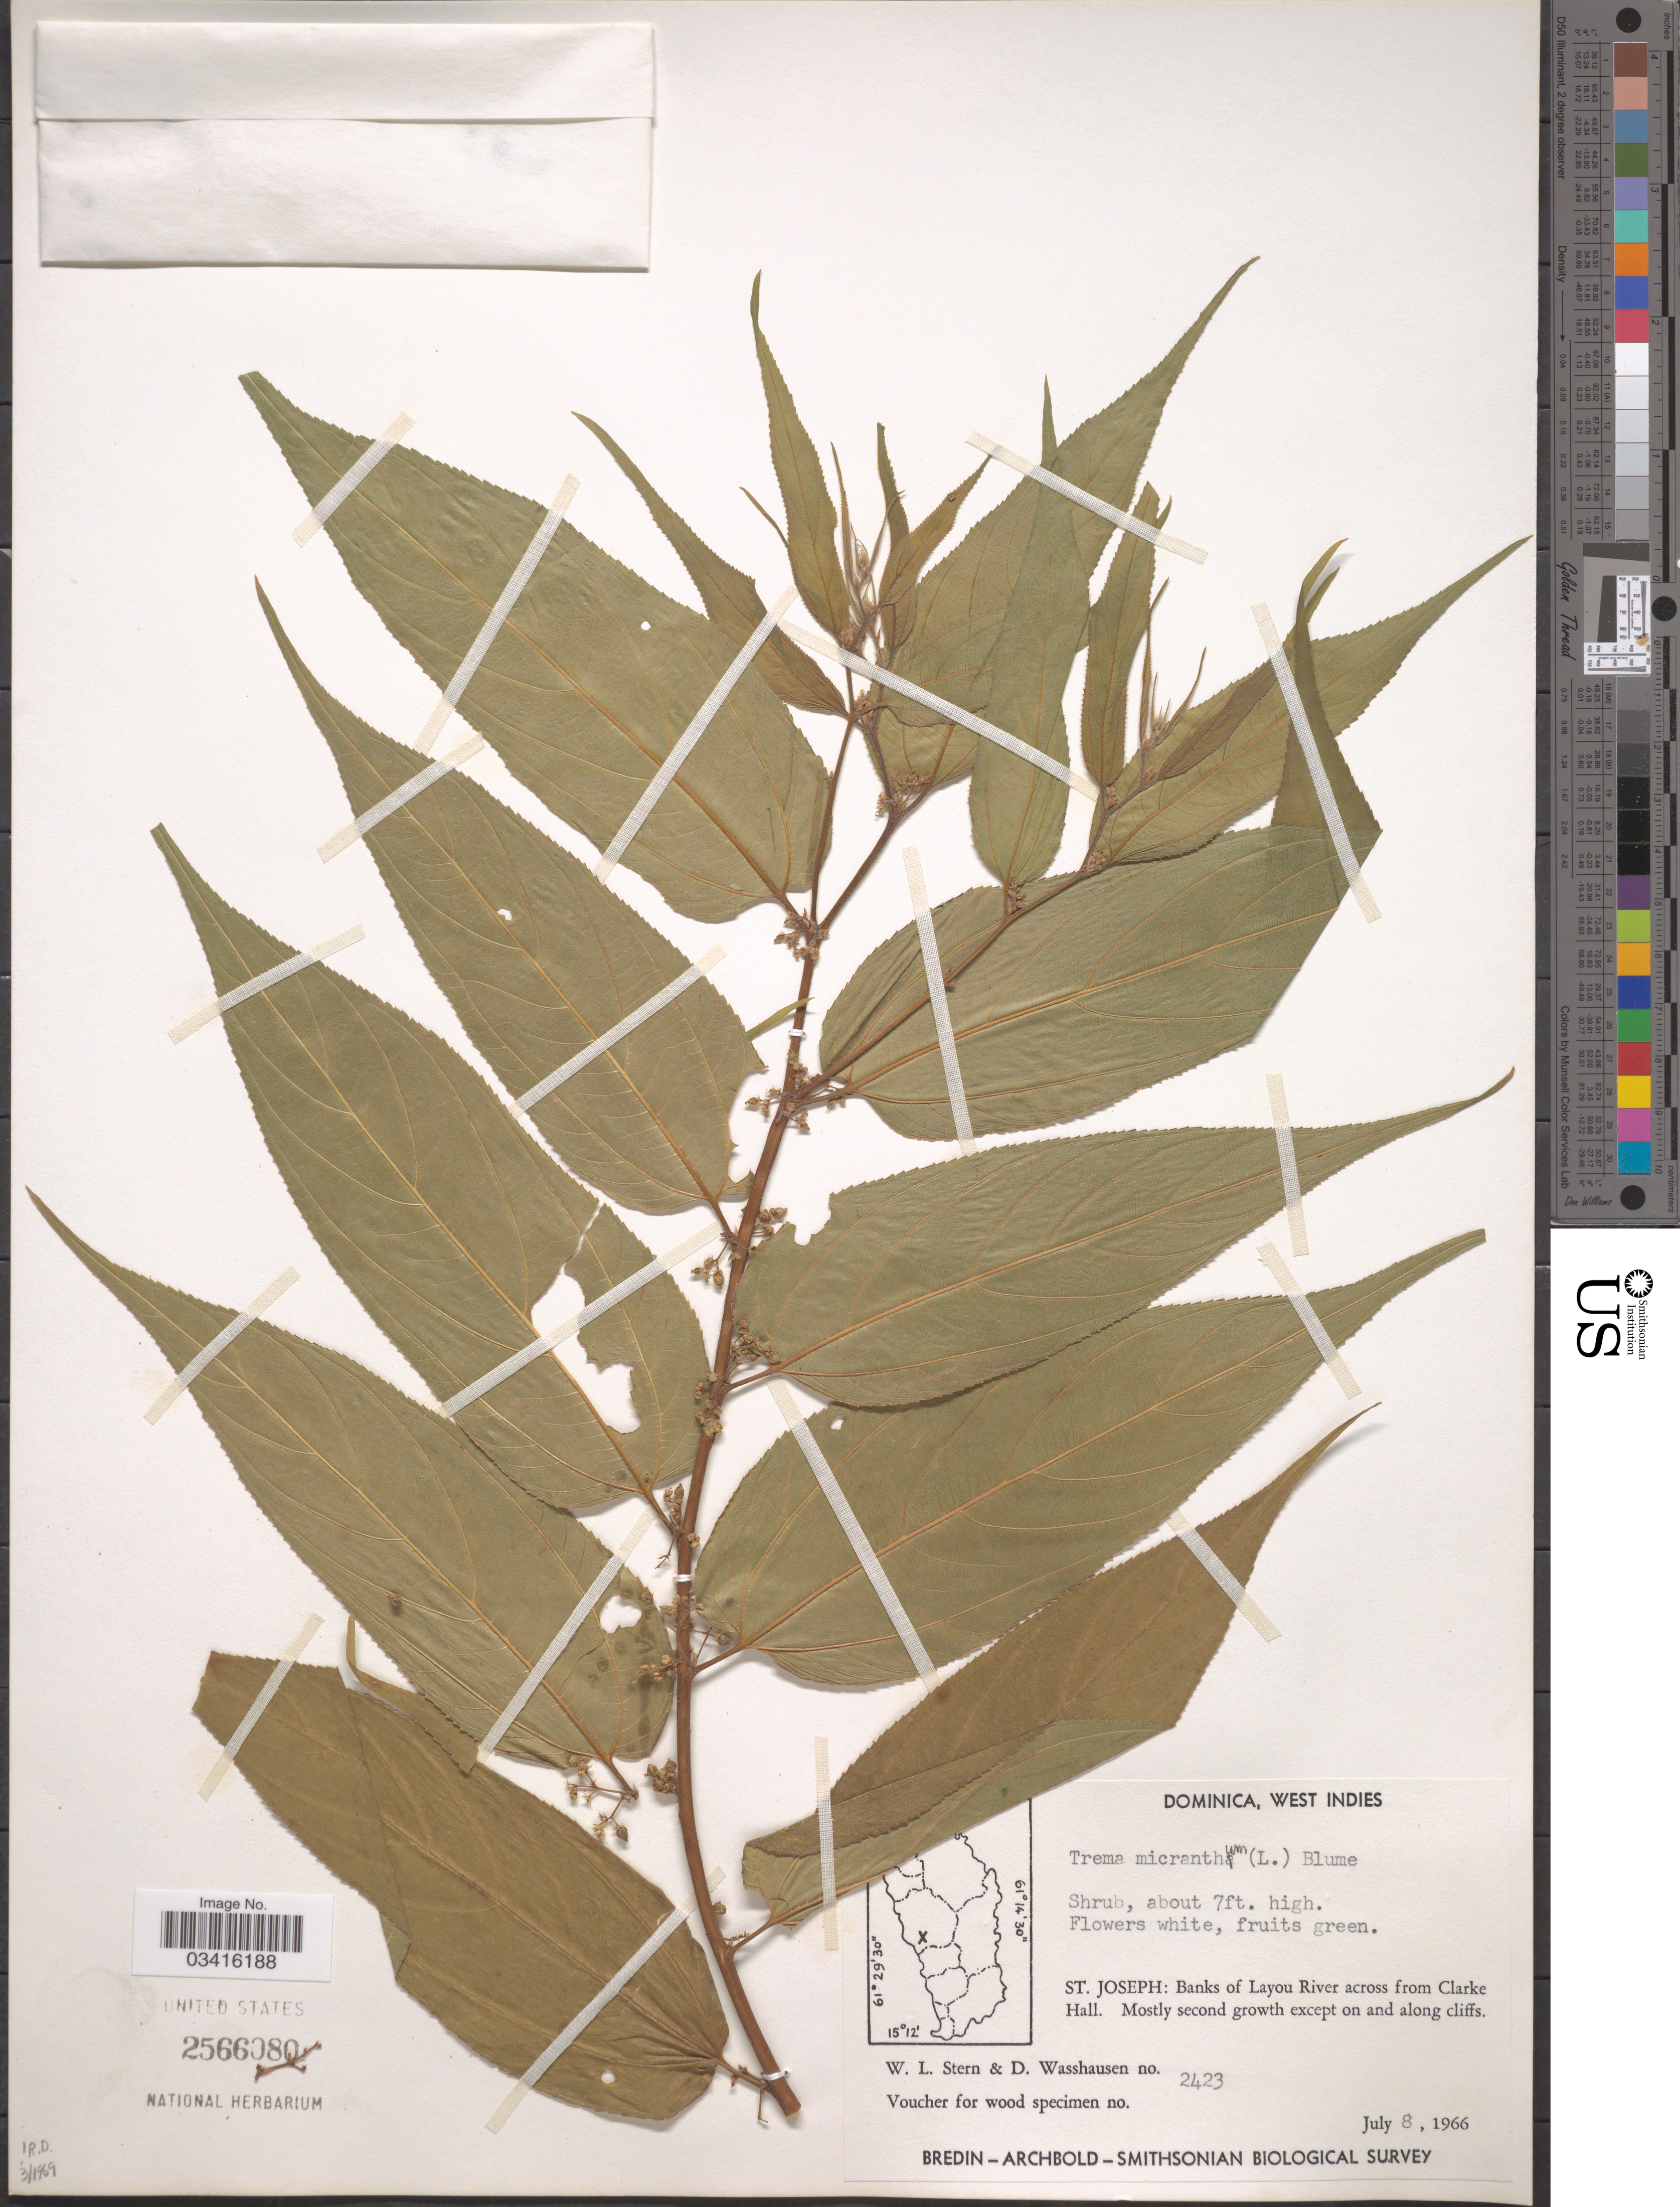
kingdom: Plantae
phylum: Tracheophyta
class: Magnoliopsida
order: Rosales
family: Cannabaceae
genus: Trema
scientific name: Trema micranthum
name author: (L.) Blume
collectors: W. L. Stern & D. C. Wasshausen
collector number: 2423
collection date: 1966-07-08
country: Dominica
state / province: St. Joseph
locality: Banks of Layou River across from Clarke Hall.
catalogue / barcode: US 2566080